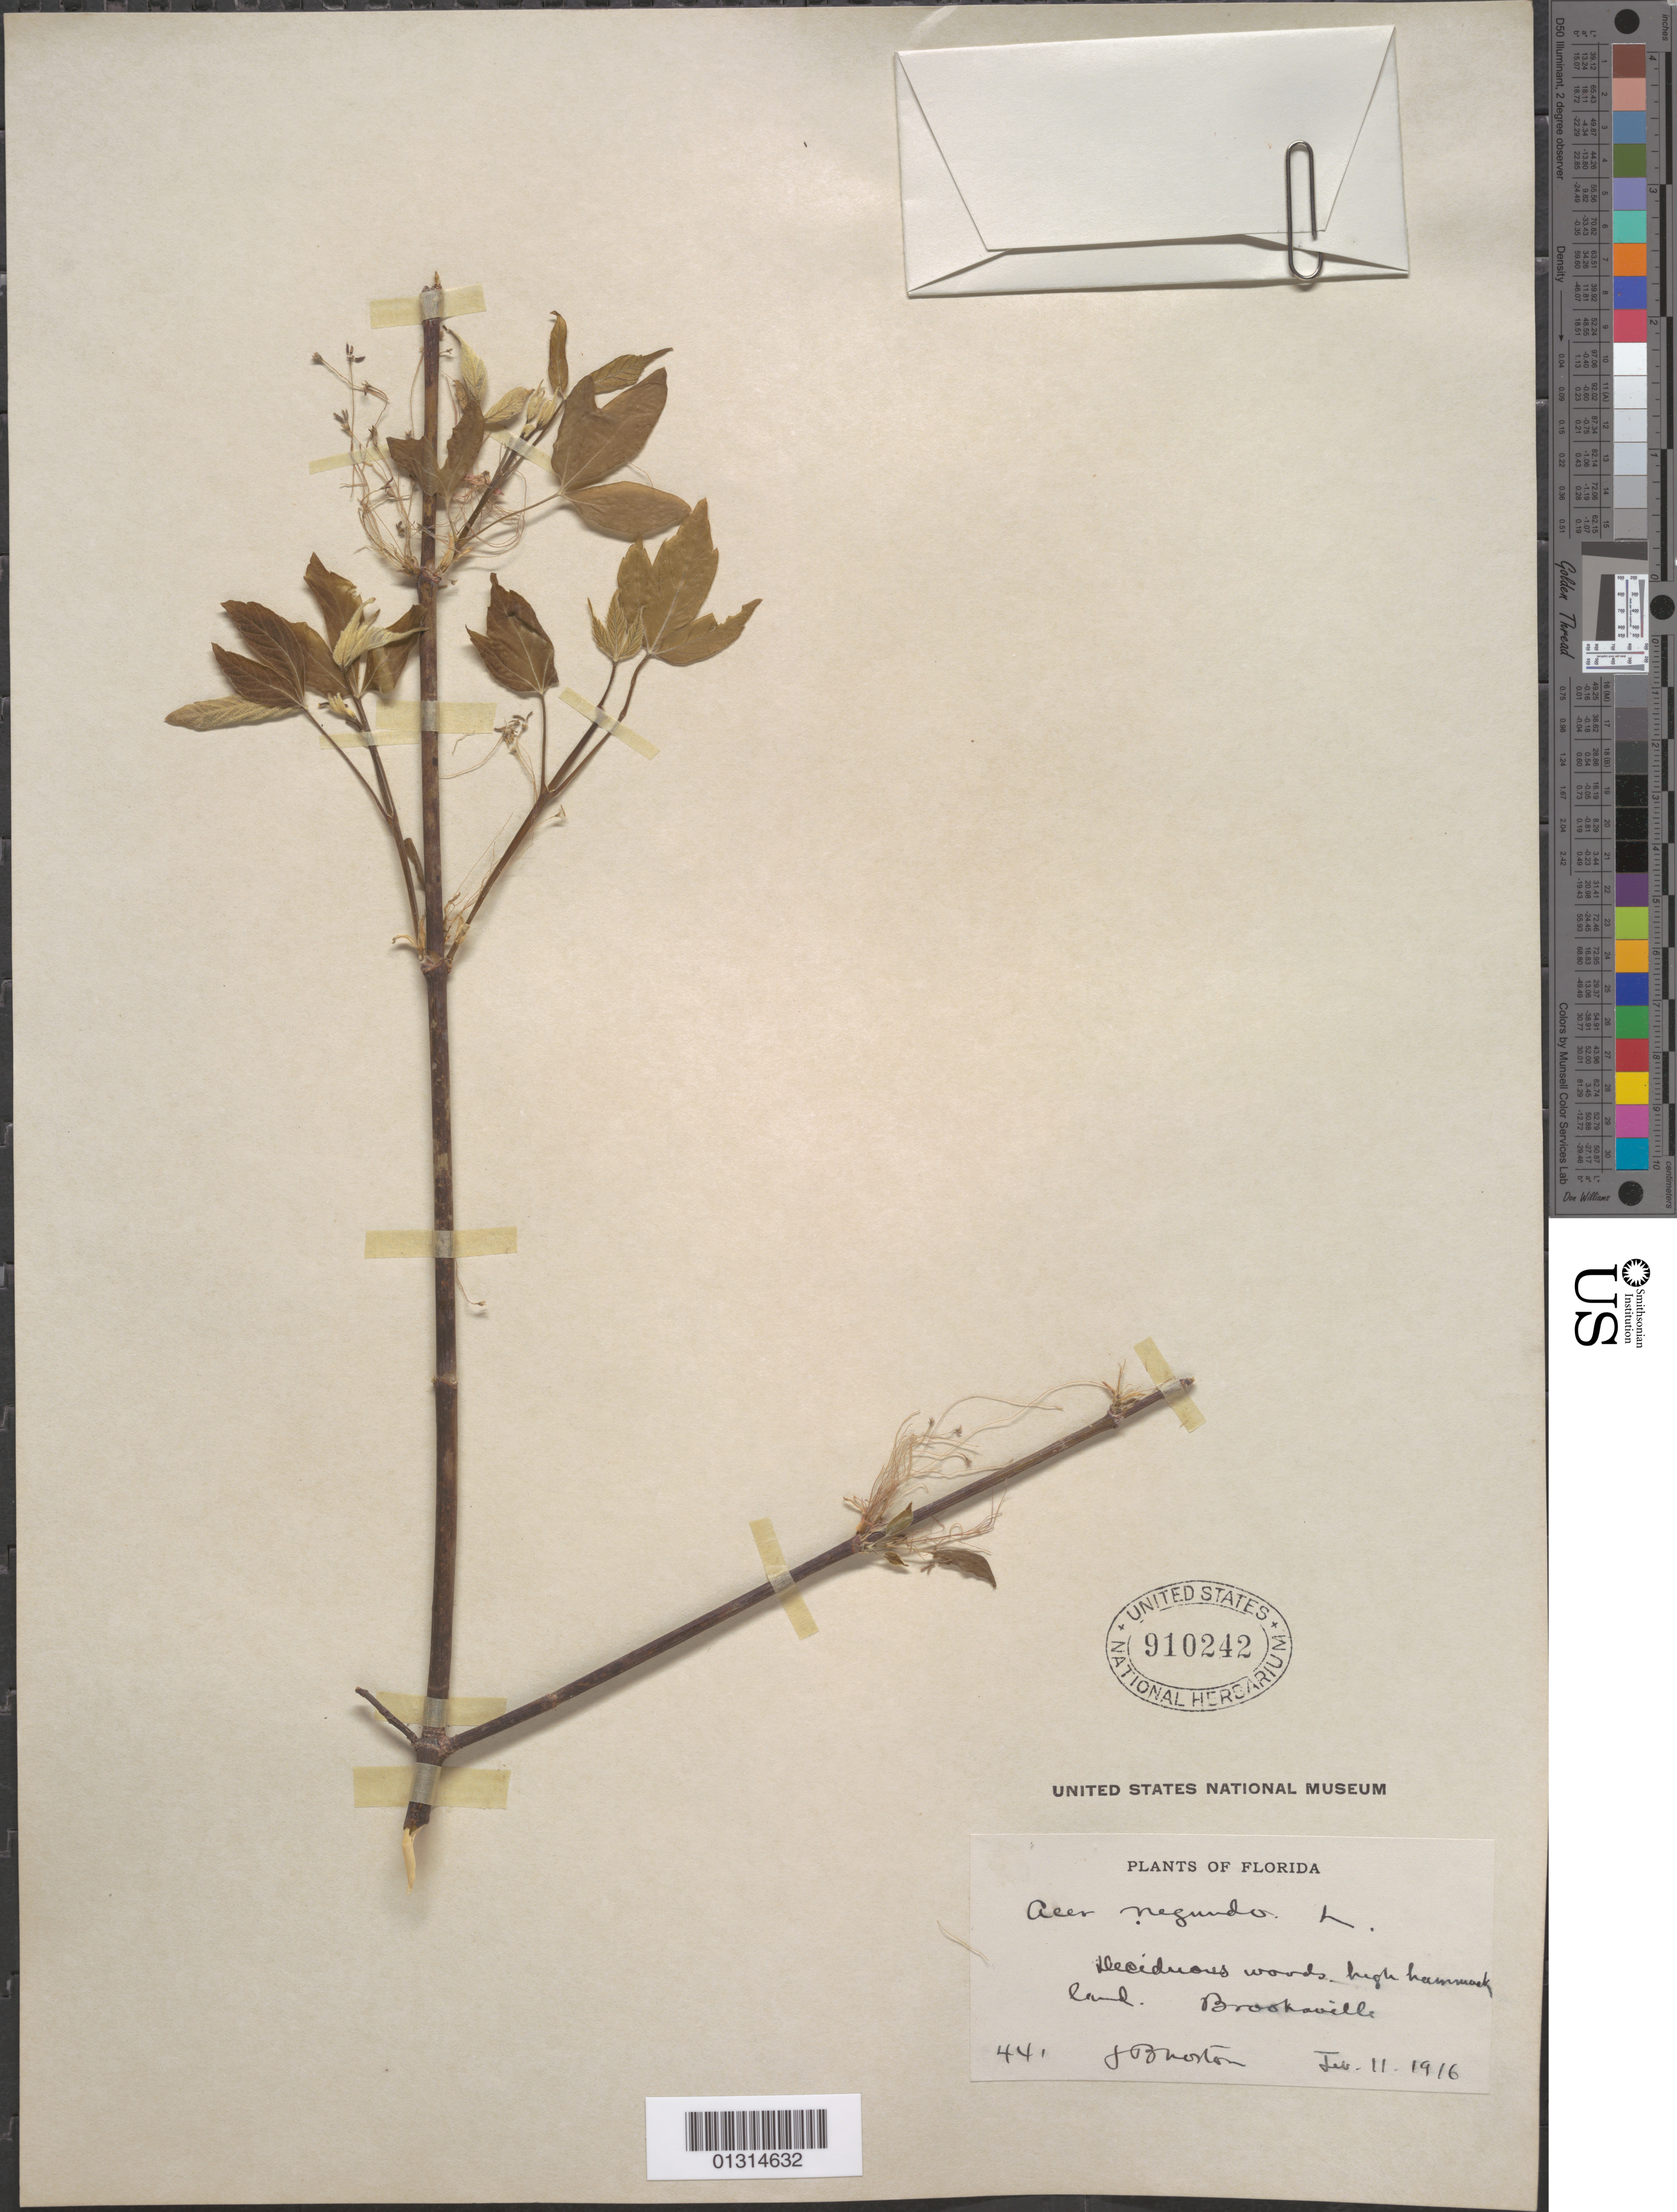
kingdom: Plantae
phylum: Tracheophyta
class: Magnoliopsida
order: Sapindales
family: Sapindaceae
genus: Acer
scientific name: Acer negundo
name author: L.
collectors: J. B. Norton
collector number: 441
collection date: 1916-02-11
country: United States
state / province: Florida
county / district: Hernando County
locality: Brooksville.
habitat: Deciduous woods, high hammock land.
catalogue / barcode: US 910242